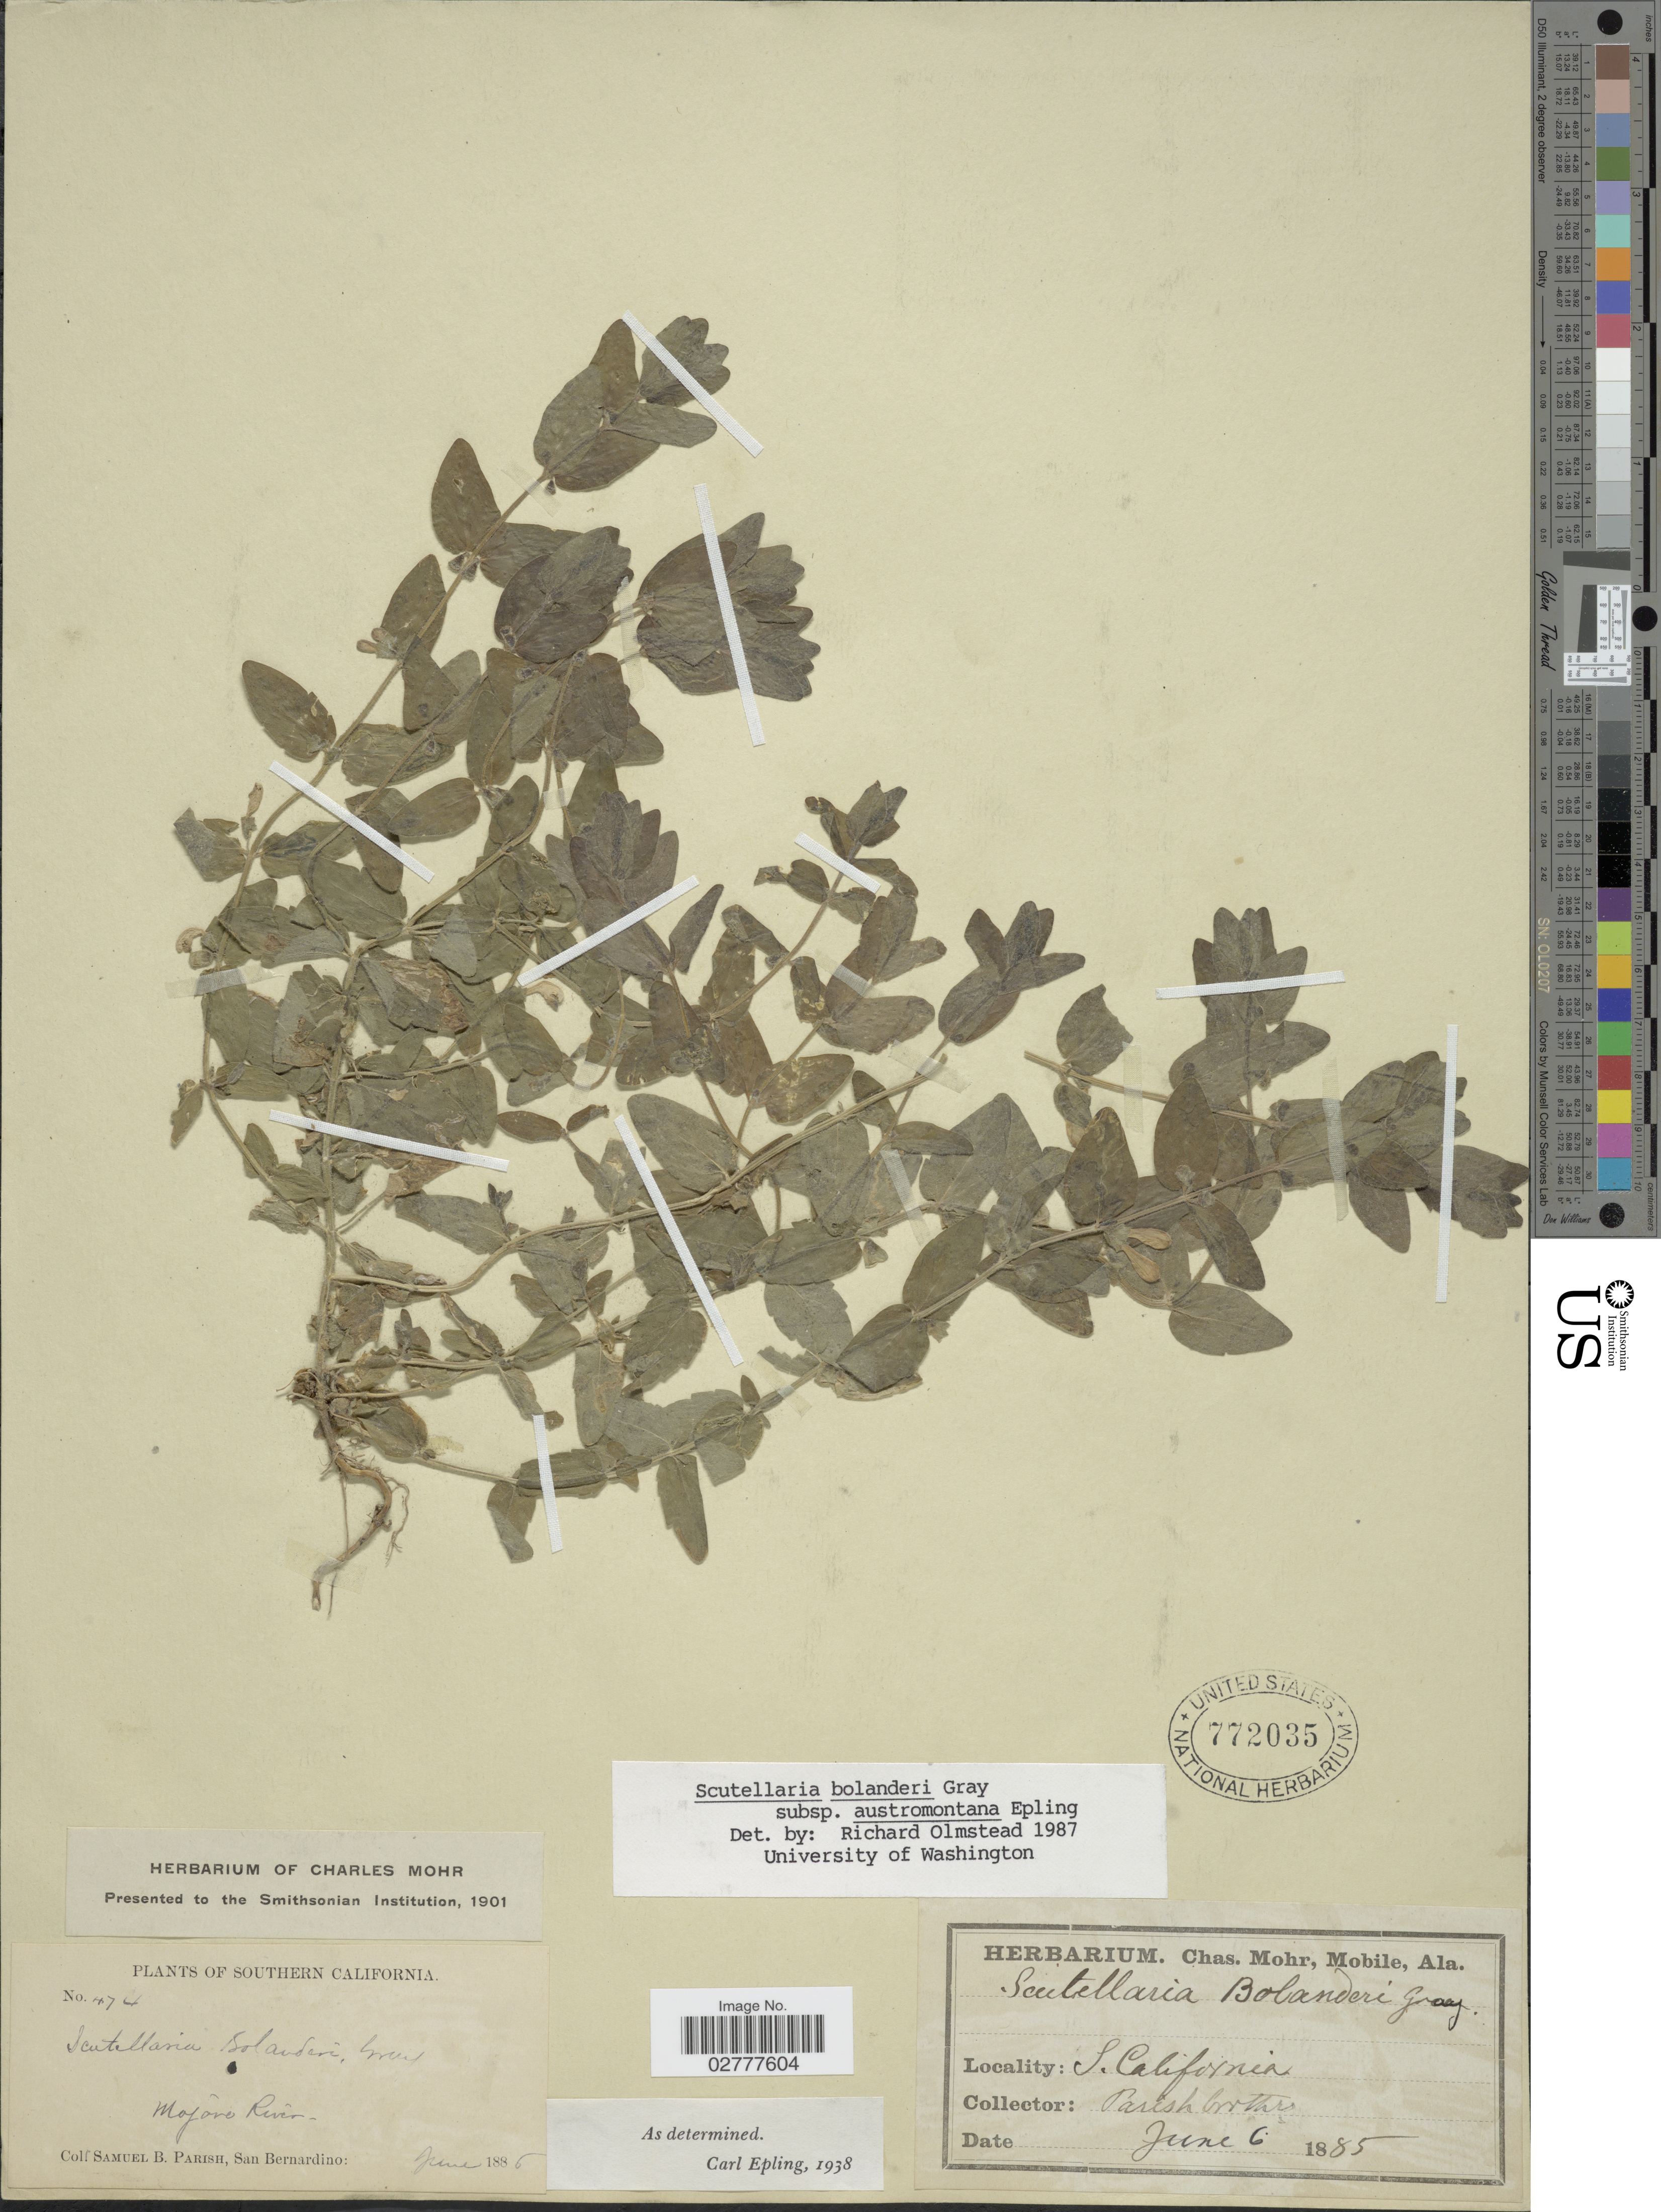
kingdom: Plantae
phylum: Tracheophyta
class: Magnoliopsida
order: Lamiales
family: Lamiaceae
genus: Scutellaria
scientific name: Scutellaria bolanderi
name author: A. Gray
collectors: S. B. Parish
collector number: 474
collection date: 1885-06-06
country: United States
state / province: California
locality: Southern California, Mojave River.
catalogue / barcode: US 772035